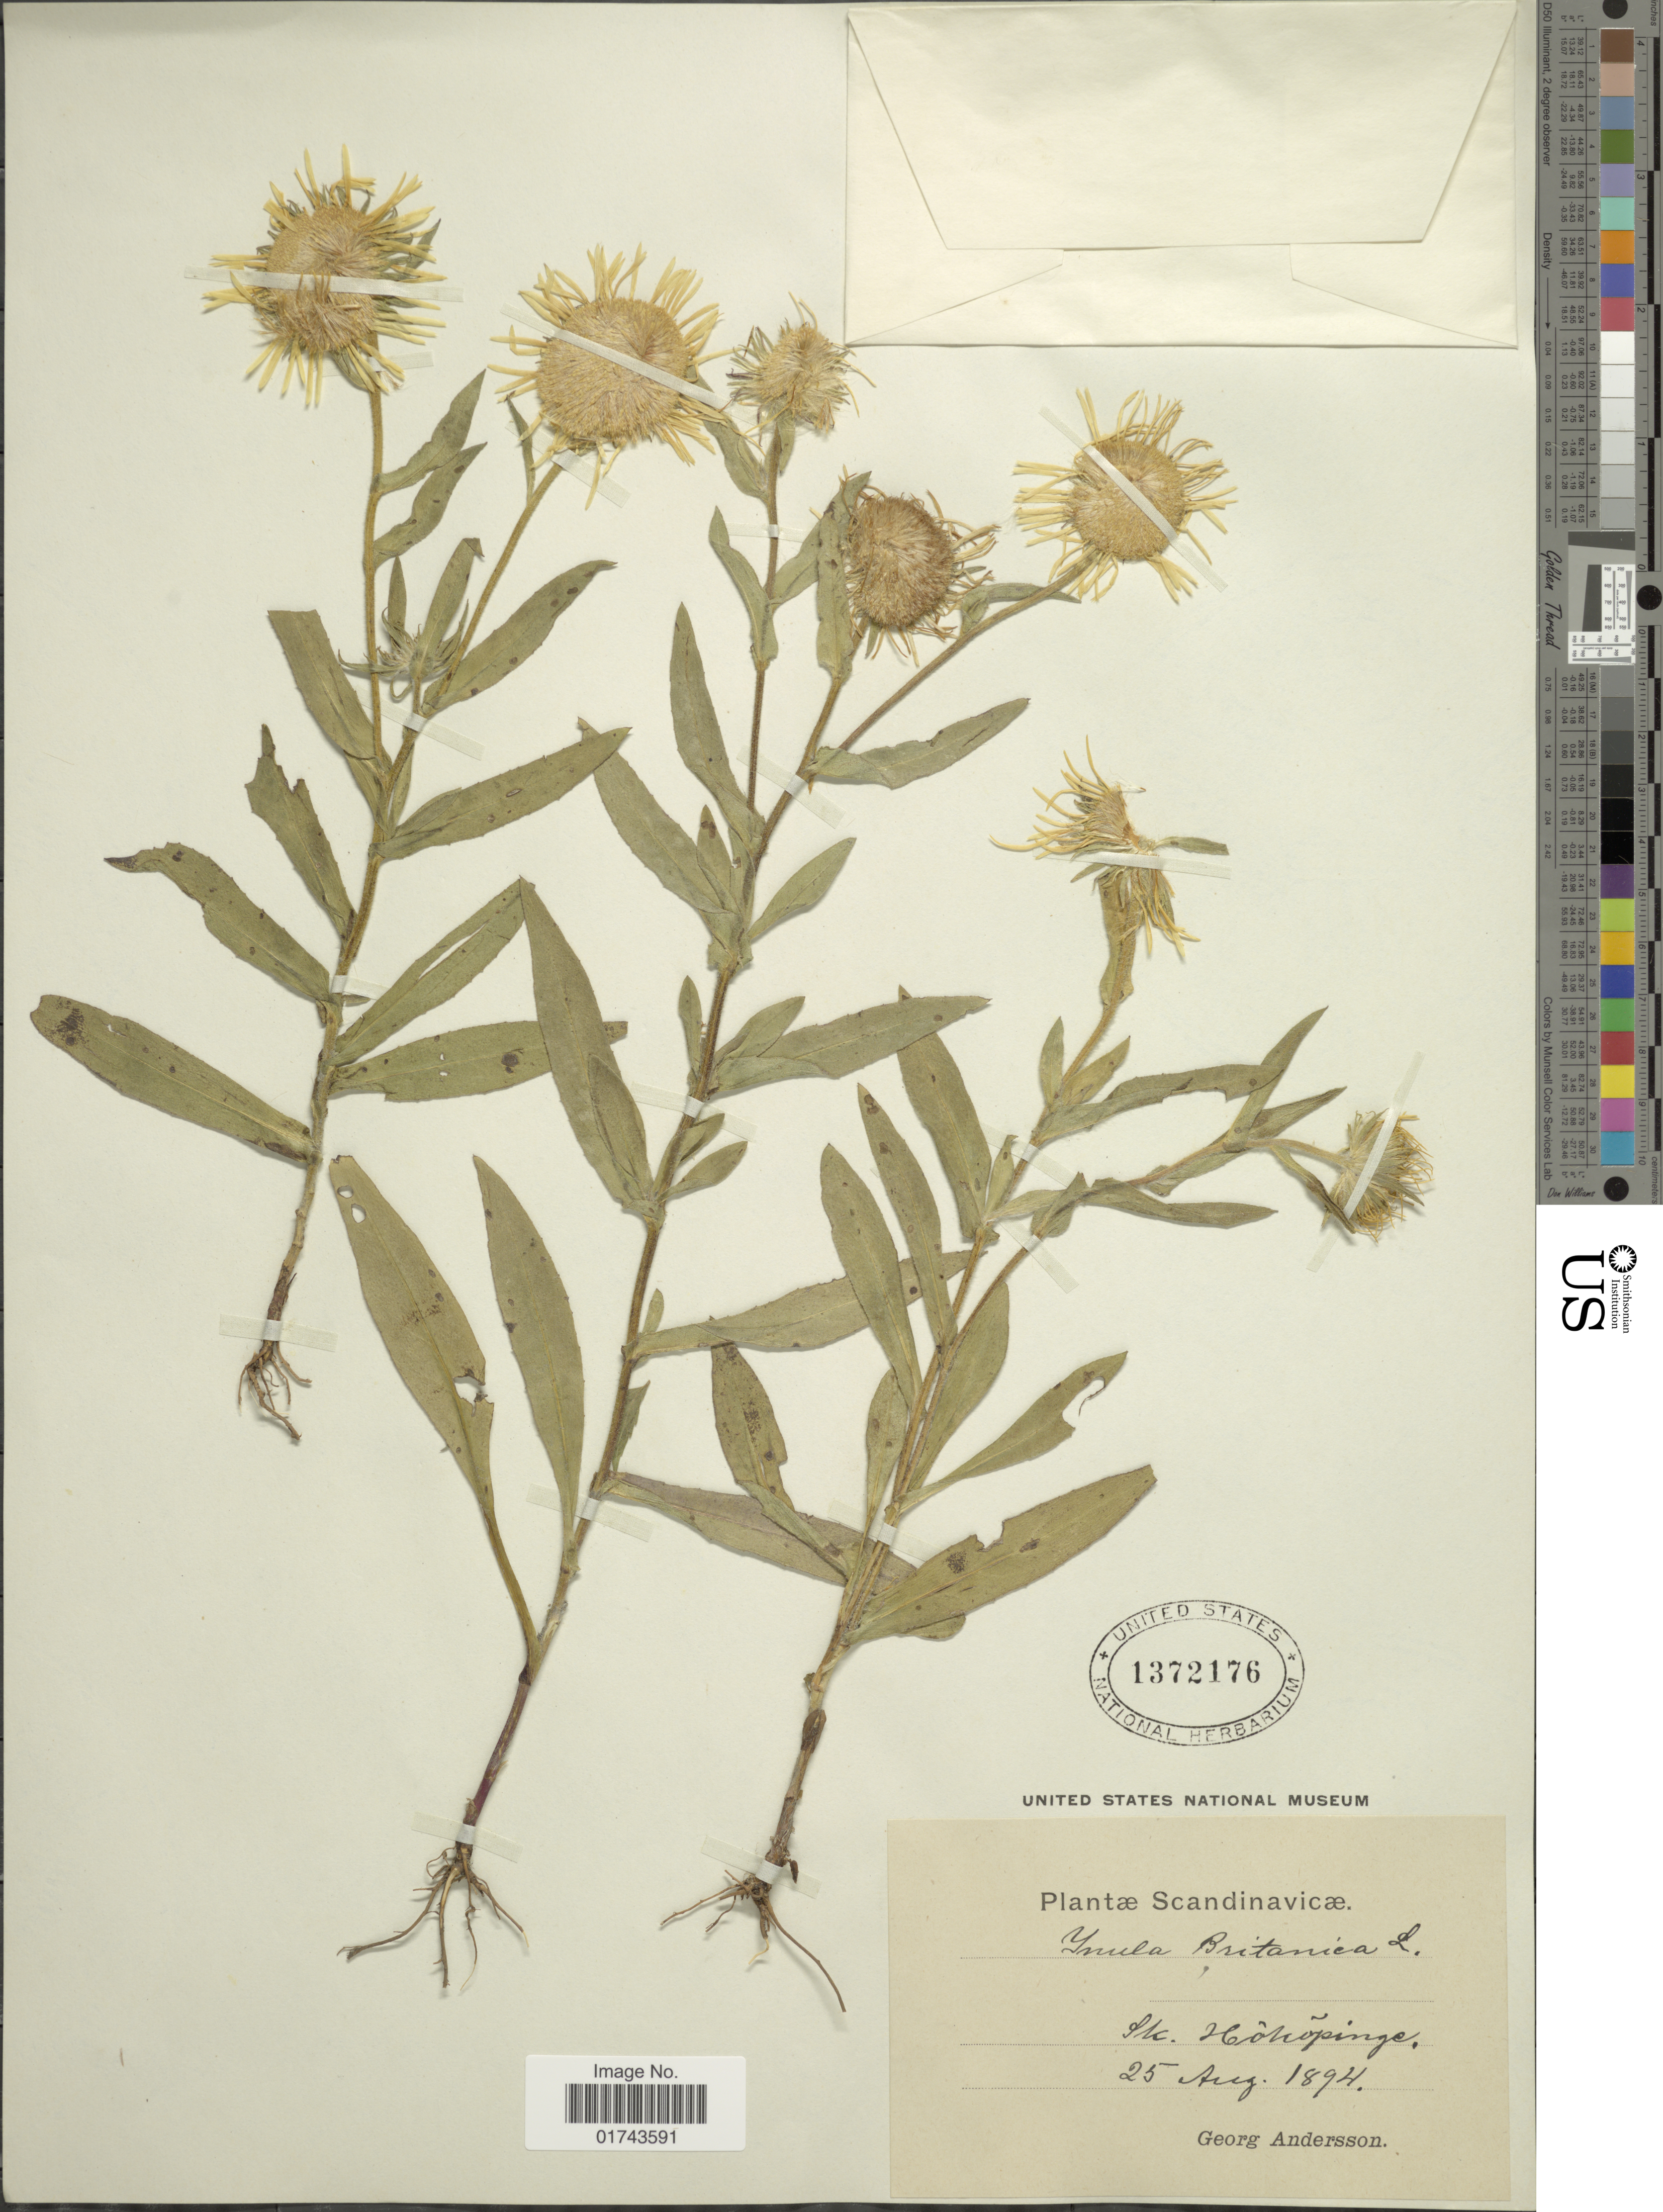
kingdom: Plantae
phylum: Tracheophyta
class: Magnoliopsida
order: Asterales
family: Asteraceae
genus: Inula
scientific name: Inula britannica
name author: L.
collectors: G. Andersson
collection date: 1894-08-25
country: Sweden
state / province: Skåne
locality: Scandinavicae, Lk. Hohopinge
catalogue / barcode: US 1372176